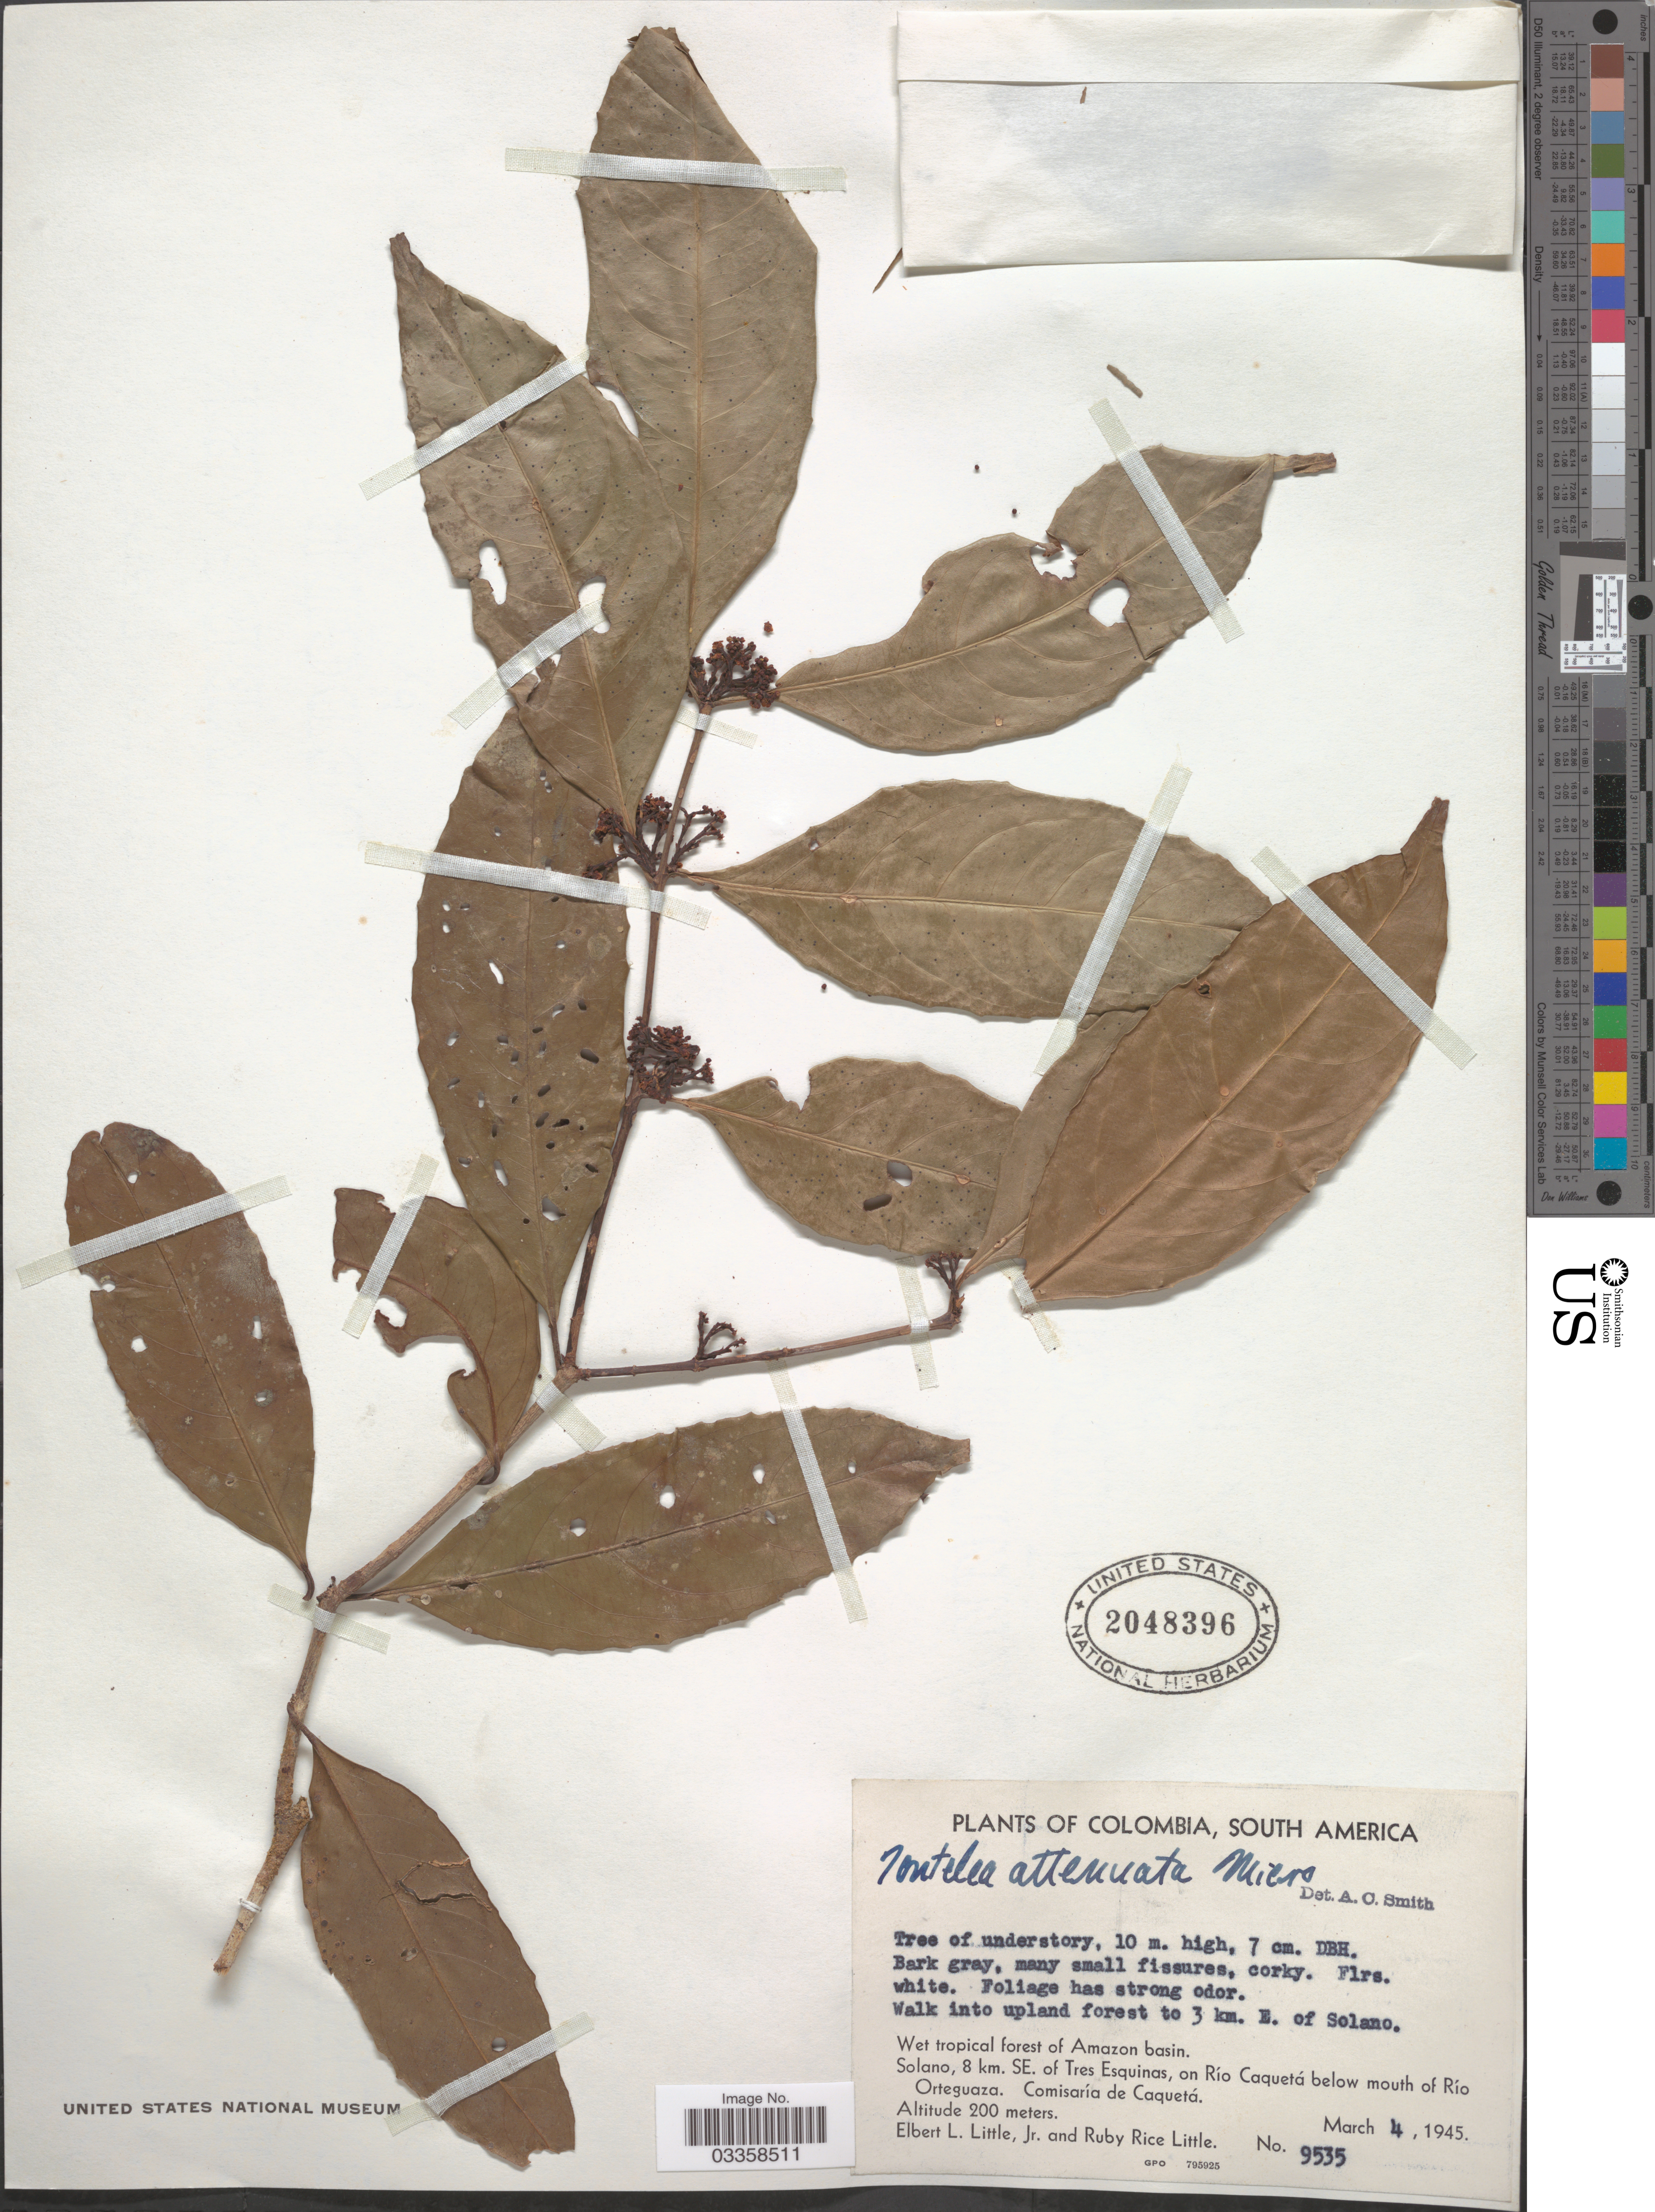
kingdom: Plantae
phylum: Tracheophyta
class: Magnoliopsida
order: Celastrales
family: Celastraceae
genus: Tontelea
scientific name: Tontelea attenuata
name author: Miers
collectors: E. L. Little & R. R. Little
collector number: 9535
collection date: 1945-03-04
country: Colombia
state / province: Caquetá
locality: Walk into upland forest to 3 km. E. of Solano. Wet tropical forest of Amazon basin. Solano, 8 km. SE. of Tres Esquinas, on Río Caquetá below mouth of Río Orteguaza. Comisaría de Caquetá.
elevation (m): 200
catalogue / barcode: US 2048396